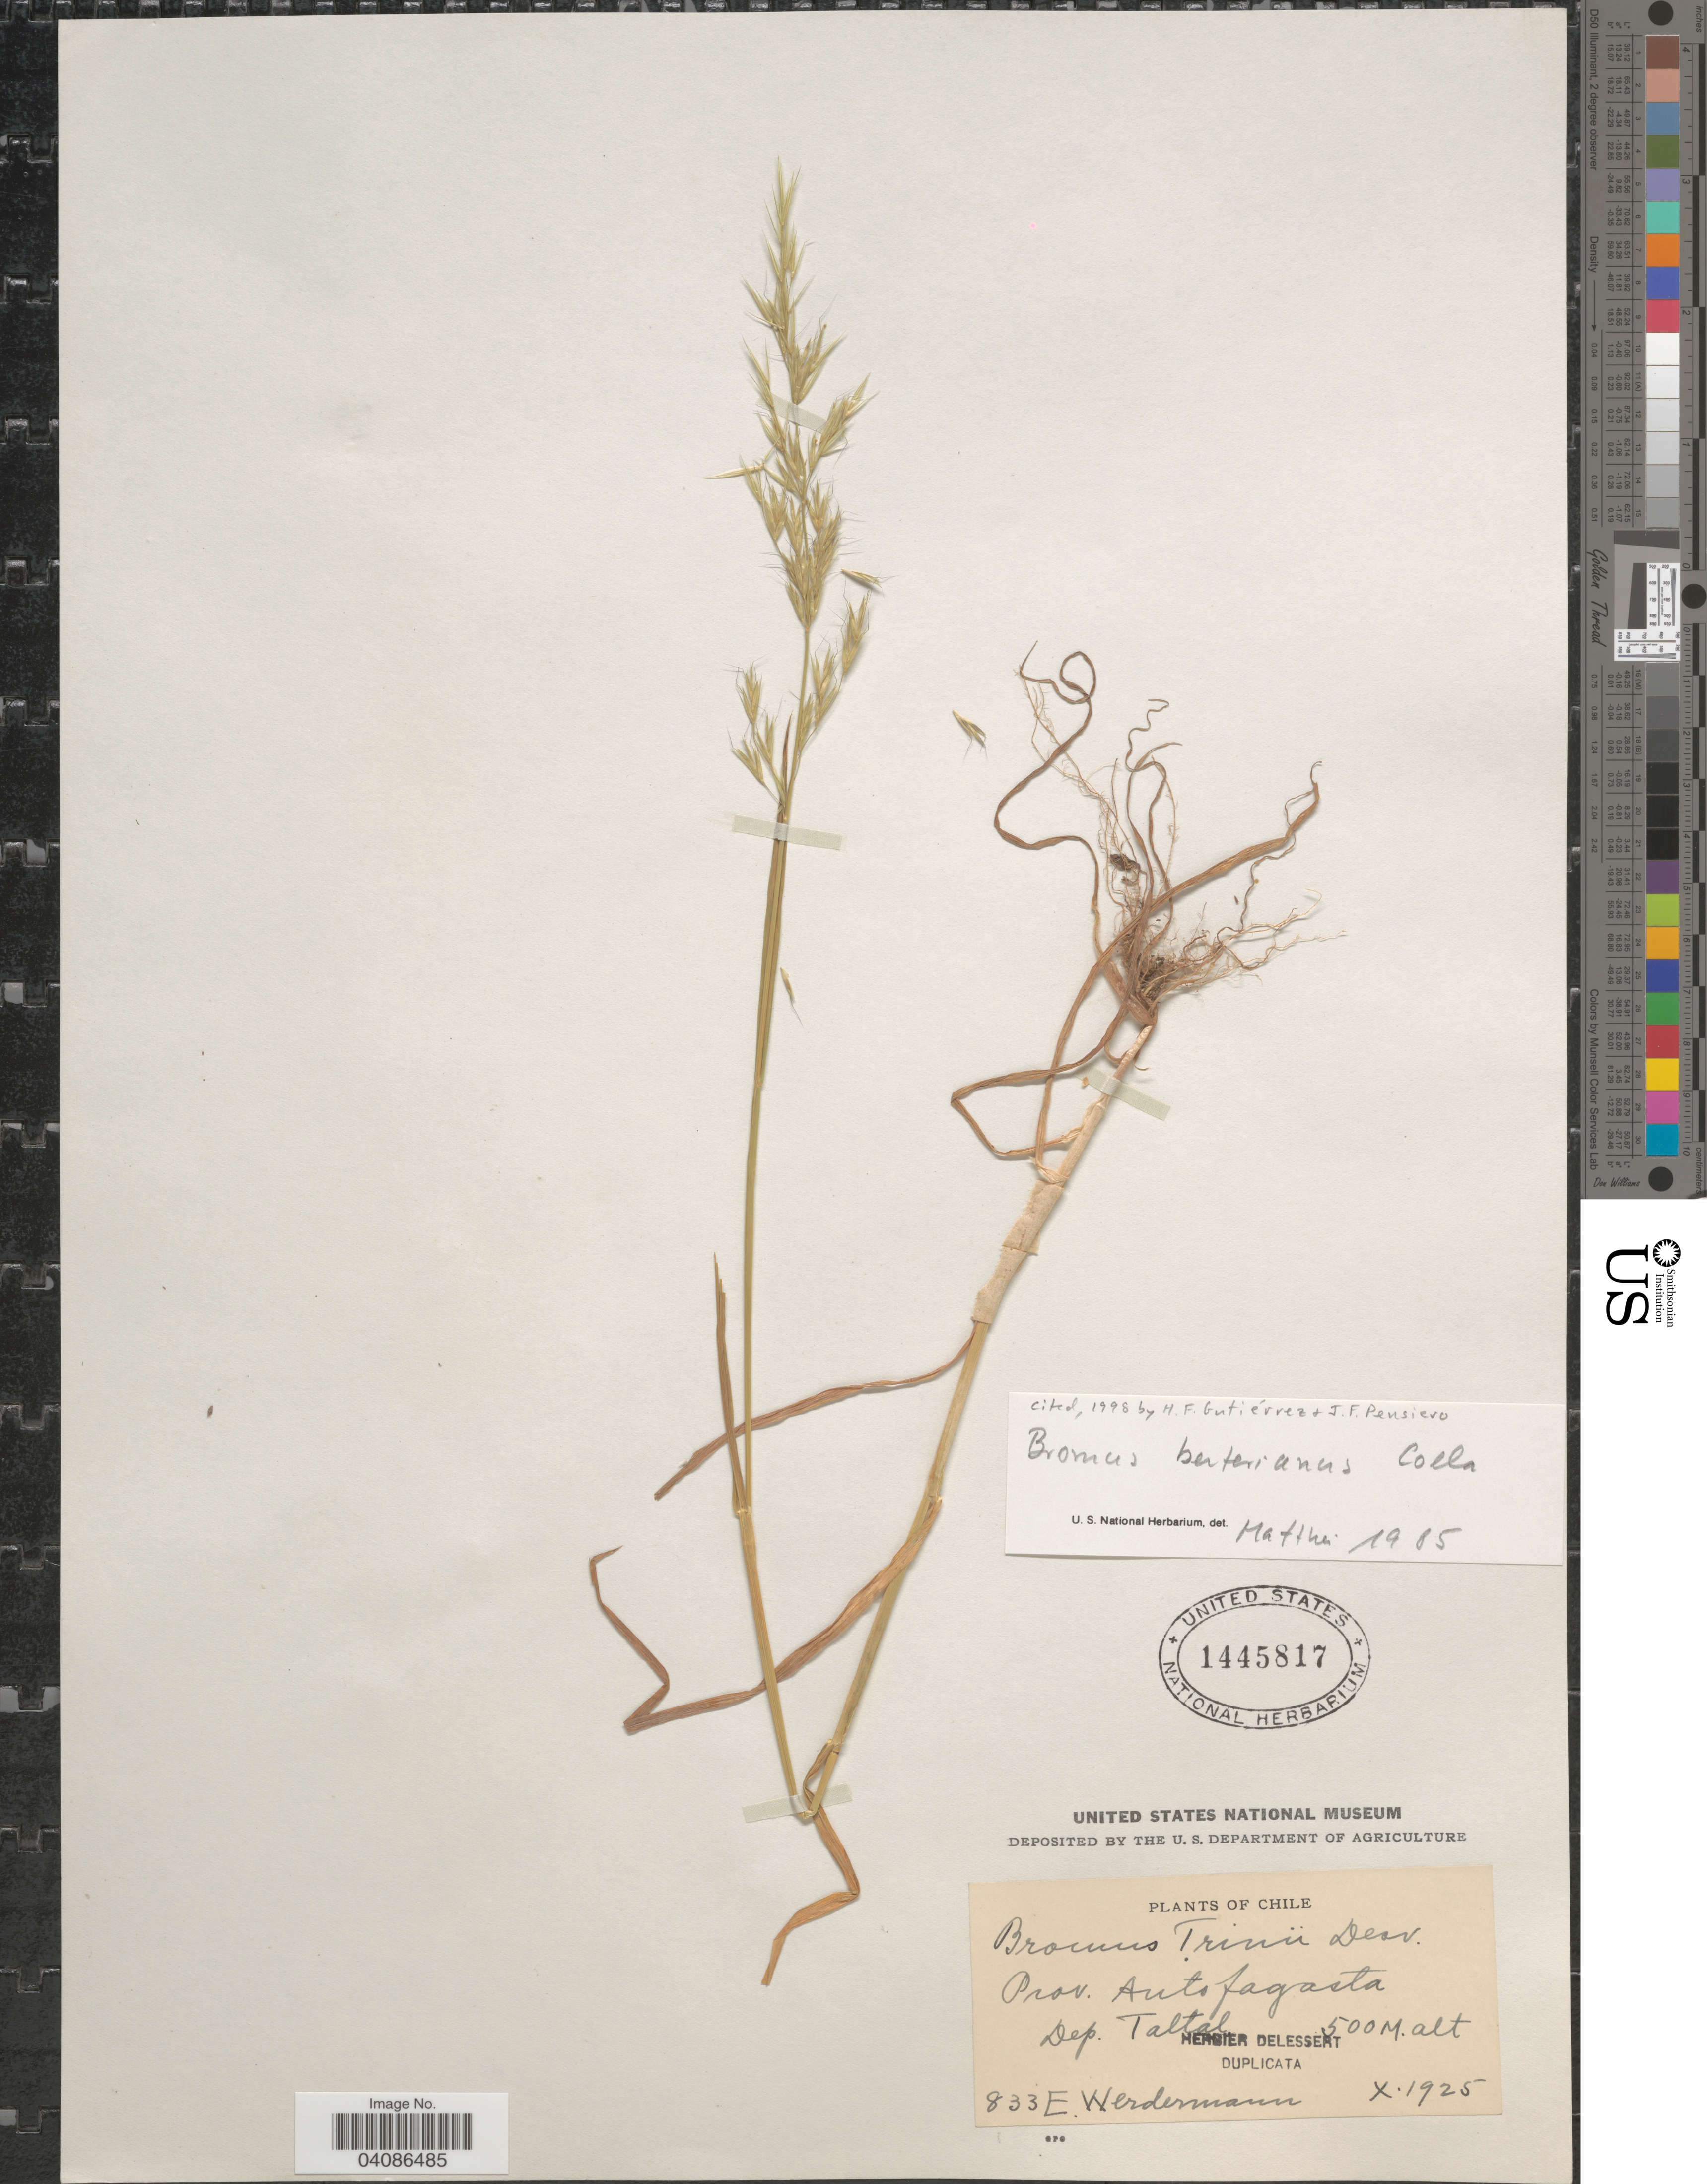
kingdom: Plantae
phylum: Tracheophyta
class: Liliopsida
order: Poales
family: Poaceae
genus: Bromus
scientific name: Bromus berteroanus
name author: Colla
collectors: E. Werdermann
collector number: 833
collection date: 1925-10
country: Chile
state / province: Antofagasta (II)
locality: Dep. Taltal.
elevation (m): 500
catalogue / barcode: US 1445817